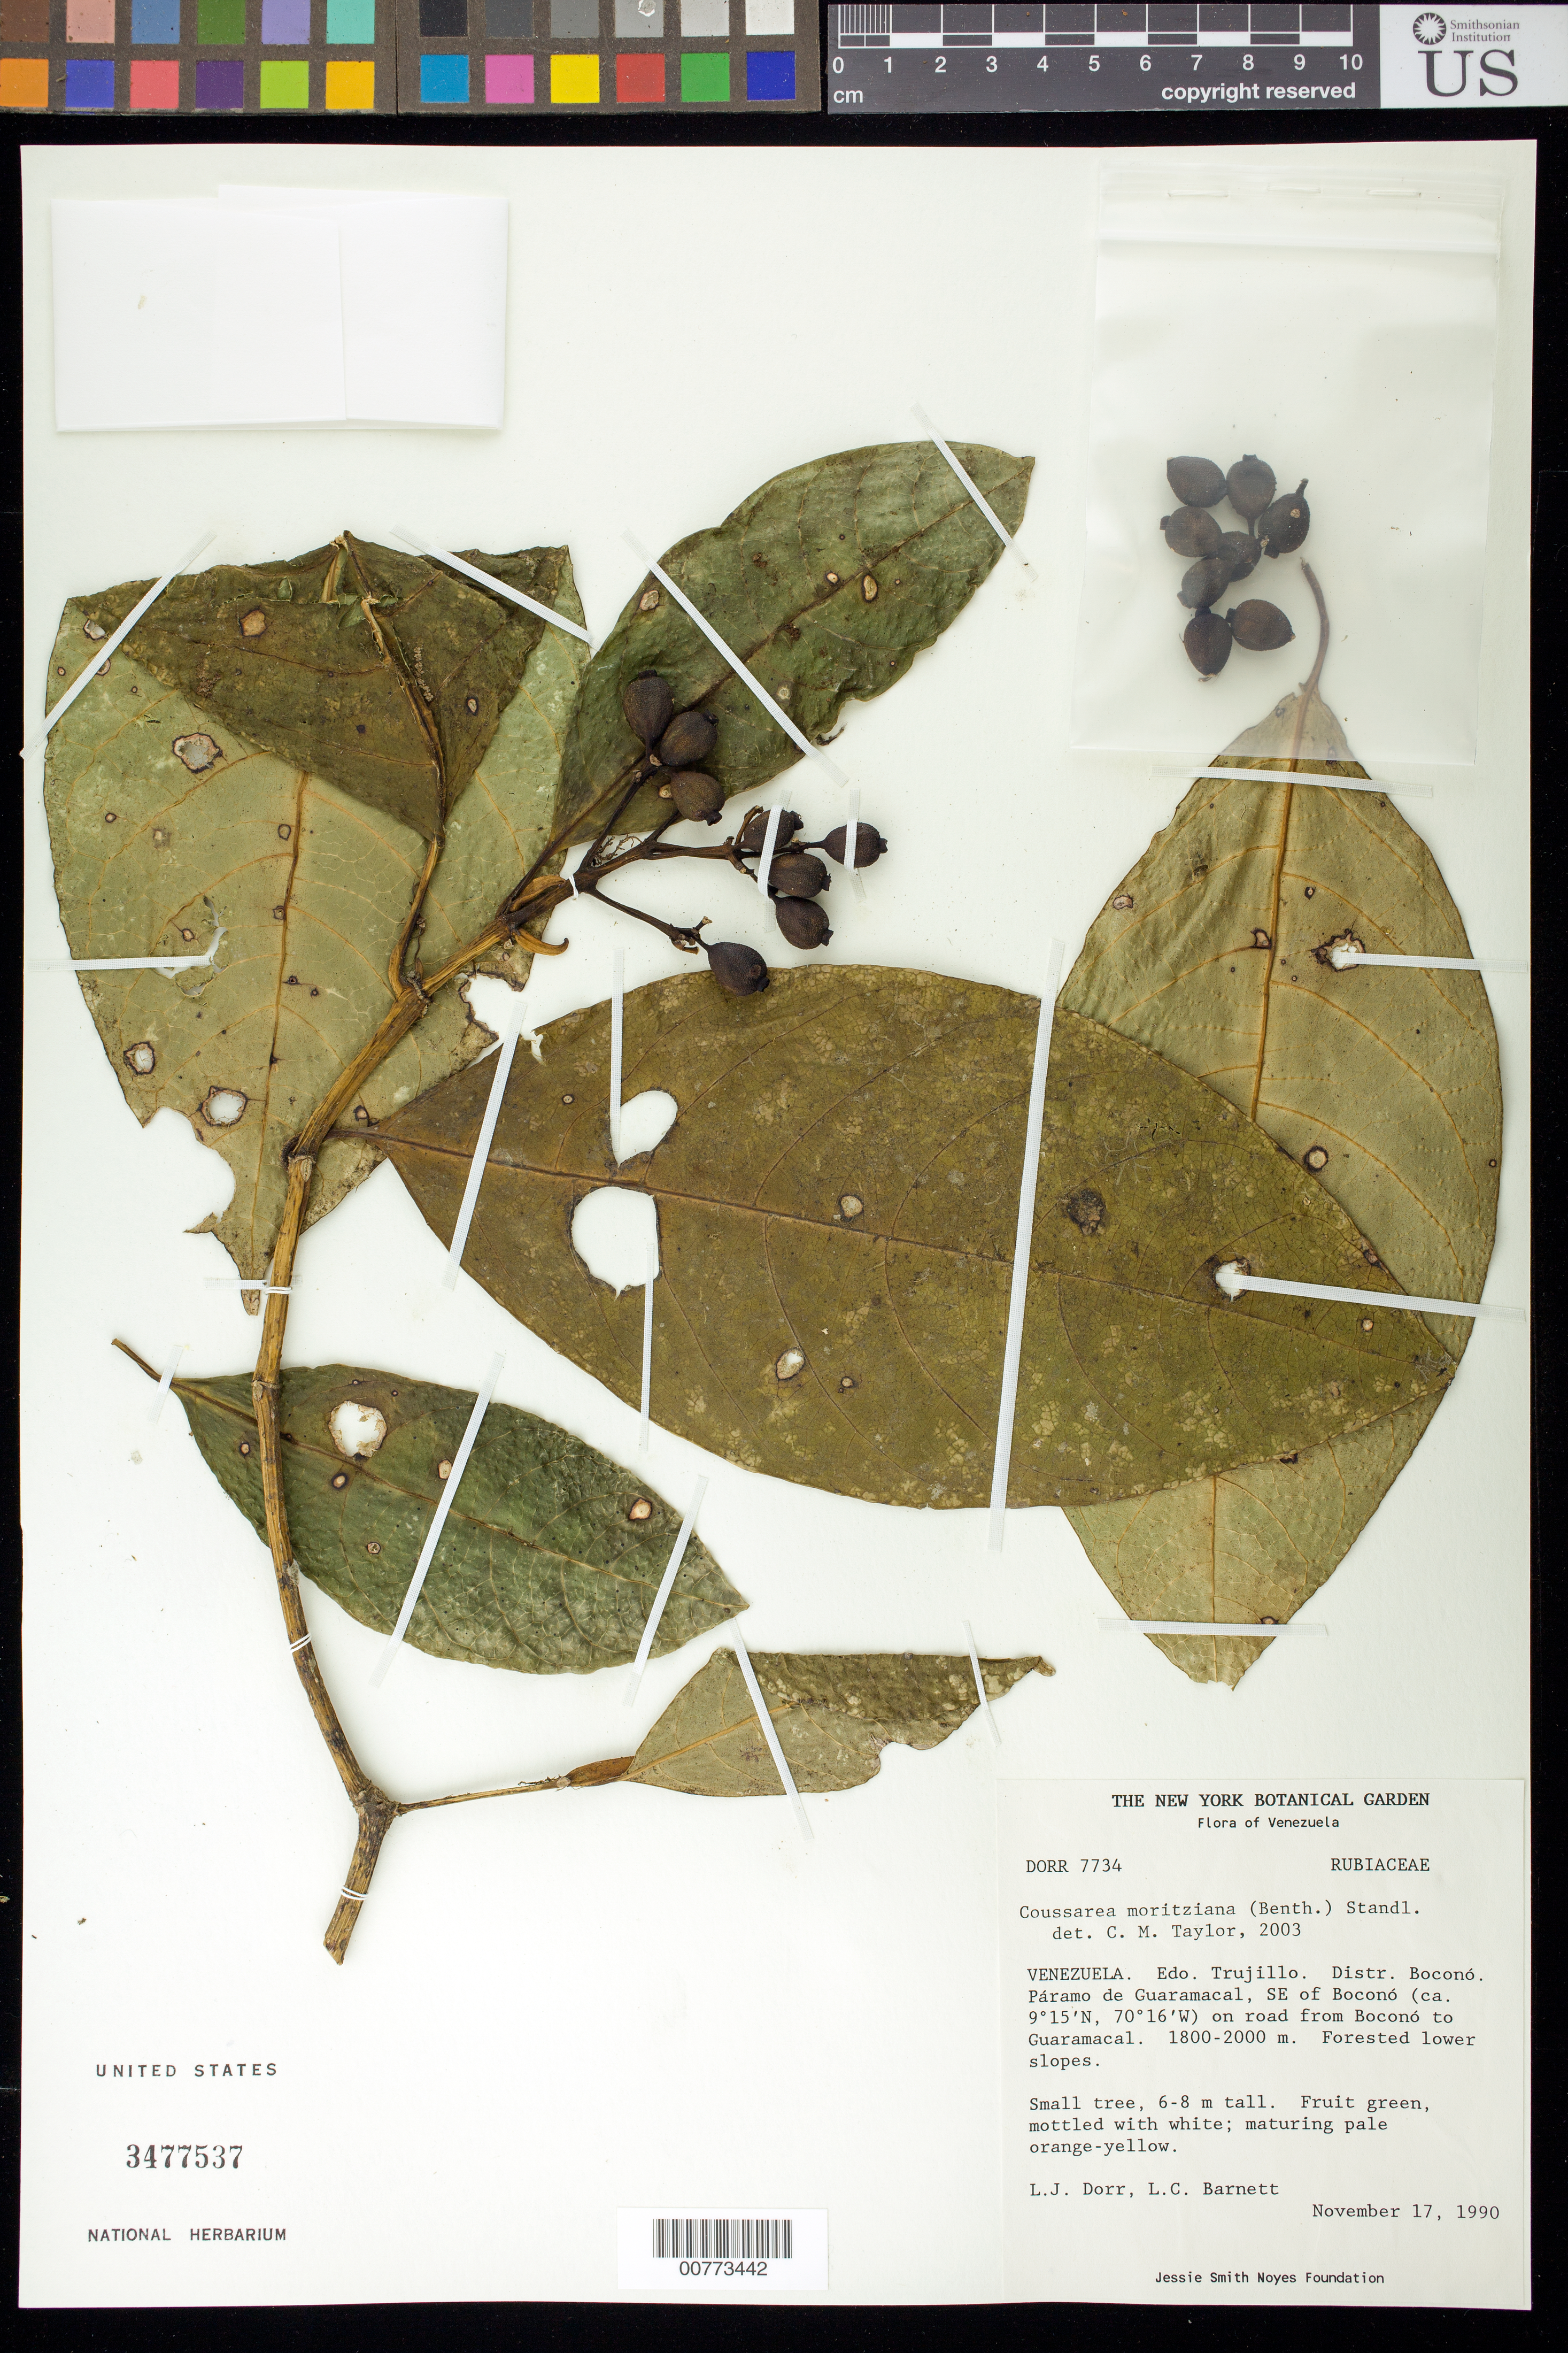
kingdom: Plantae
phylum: Tracheophyta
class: Magnoliopsida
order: Gentianales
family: Rubiaceae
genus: Coussarea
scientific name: Coussarea moritziana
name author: (Benth.) Standl.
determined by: Taylor, Charlotte M.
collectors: L. J. Dorr & L. C. Barnett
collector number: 7734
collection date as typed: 17 Nov 1990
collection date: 1990-11-17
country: Venezuela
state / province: Trujillo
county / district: Boconó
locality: Páramo de Guaramacal, SE of Boconó on road from Boconó to Guaramacal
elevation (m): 1800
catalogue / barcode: US 3477537